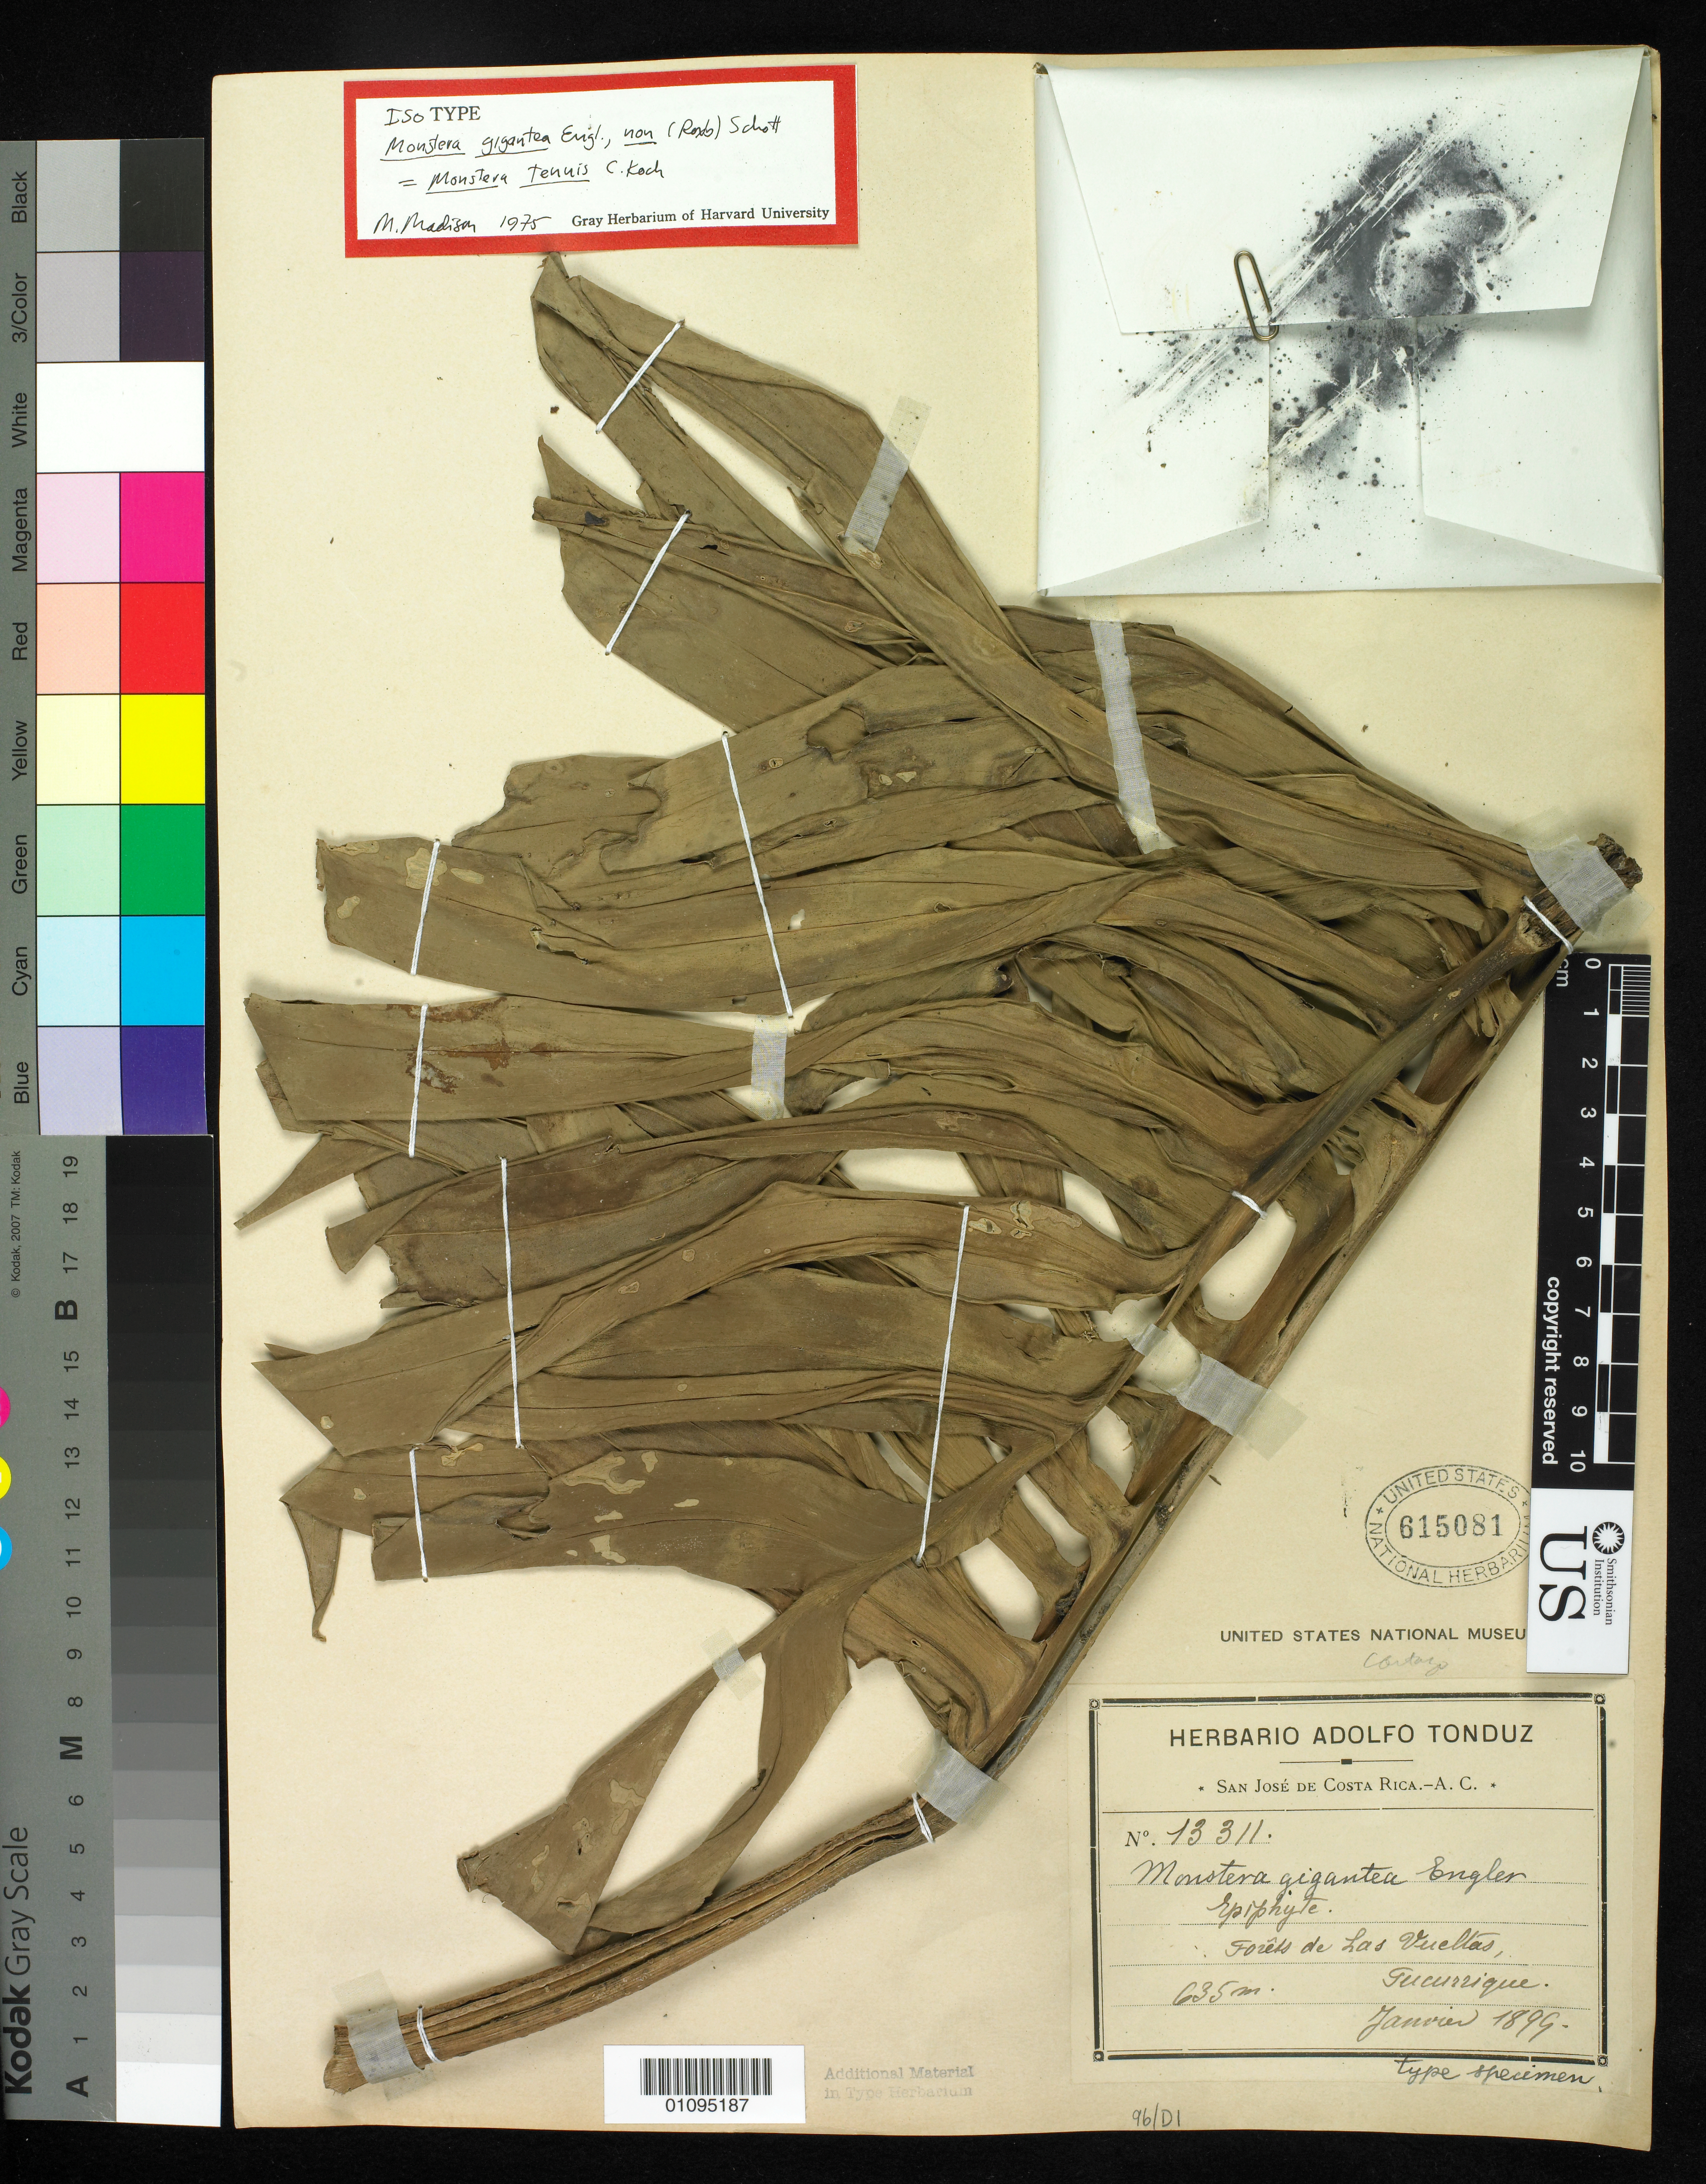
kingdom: Plantae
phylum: Tracheophyta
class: Liliopsida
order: Alismatales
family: Araceae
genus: Monstera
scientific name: Monstera gigantea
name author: Engl.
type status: Isotype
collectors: A. Tonduz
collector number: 13311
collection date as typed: Jan 1899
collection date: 1899-01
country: Costa Rica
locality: Forets de las Vueltas, Tucurrique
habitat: Forest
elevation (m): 635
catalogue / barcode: US 615081